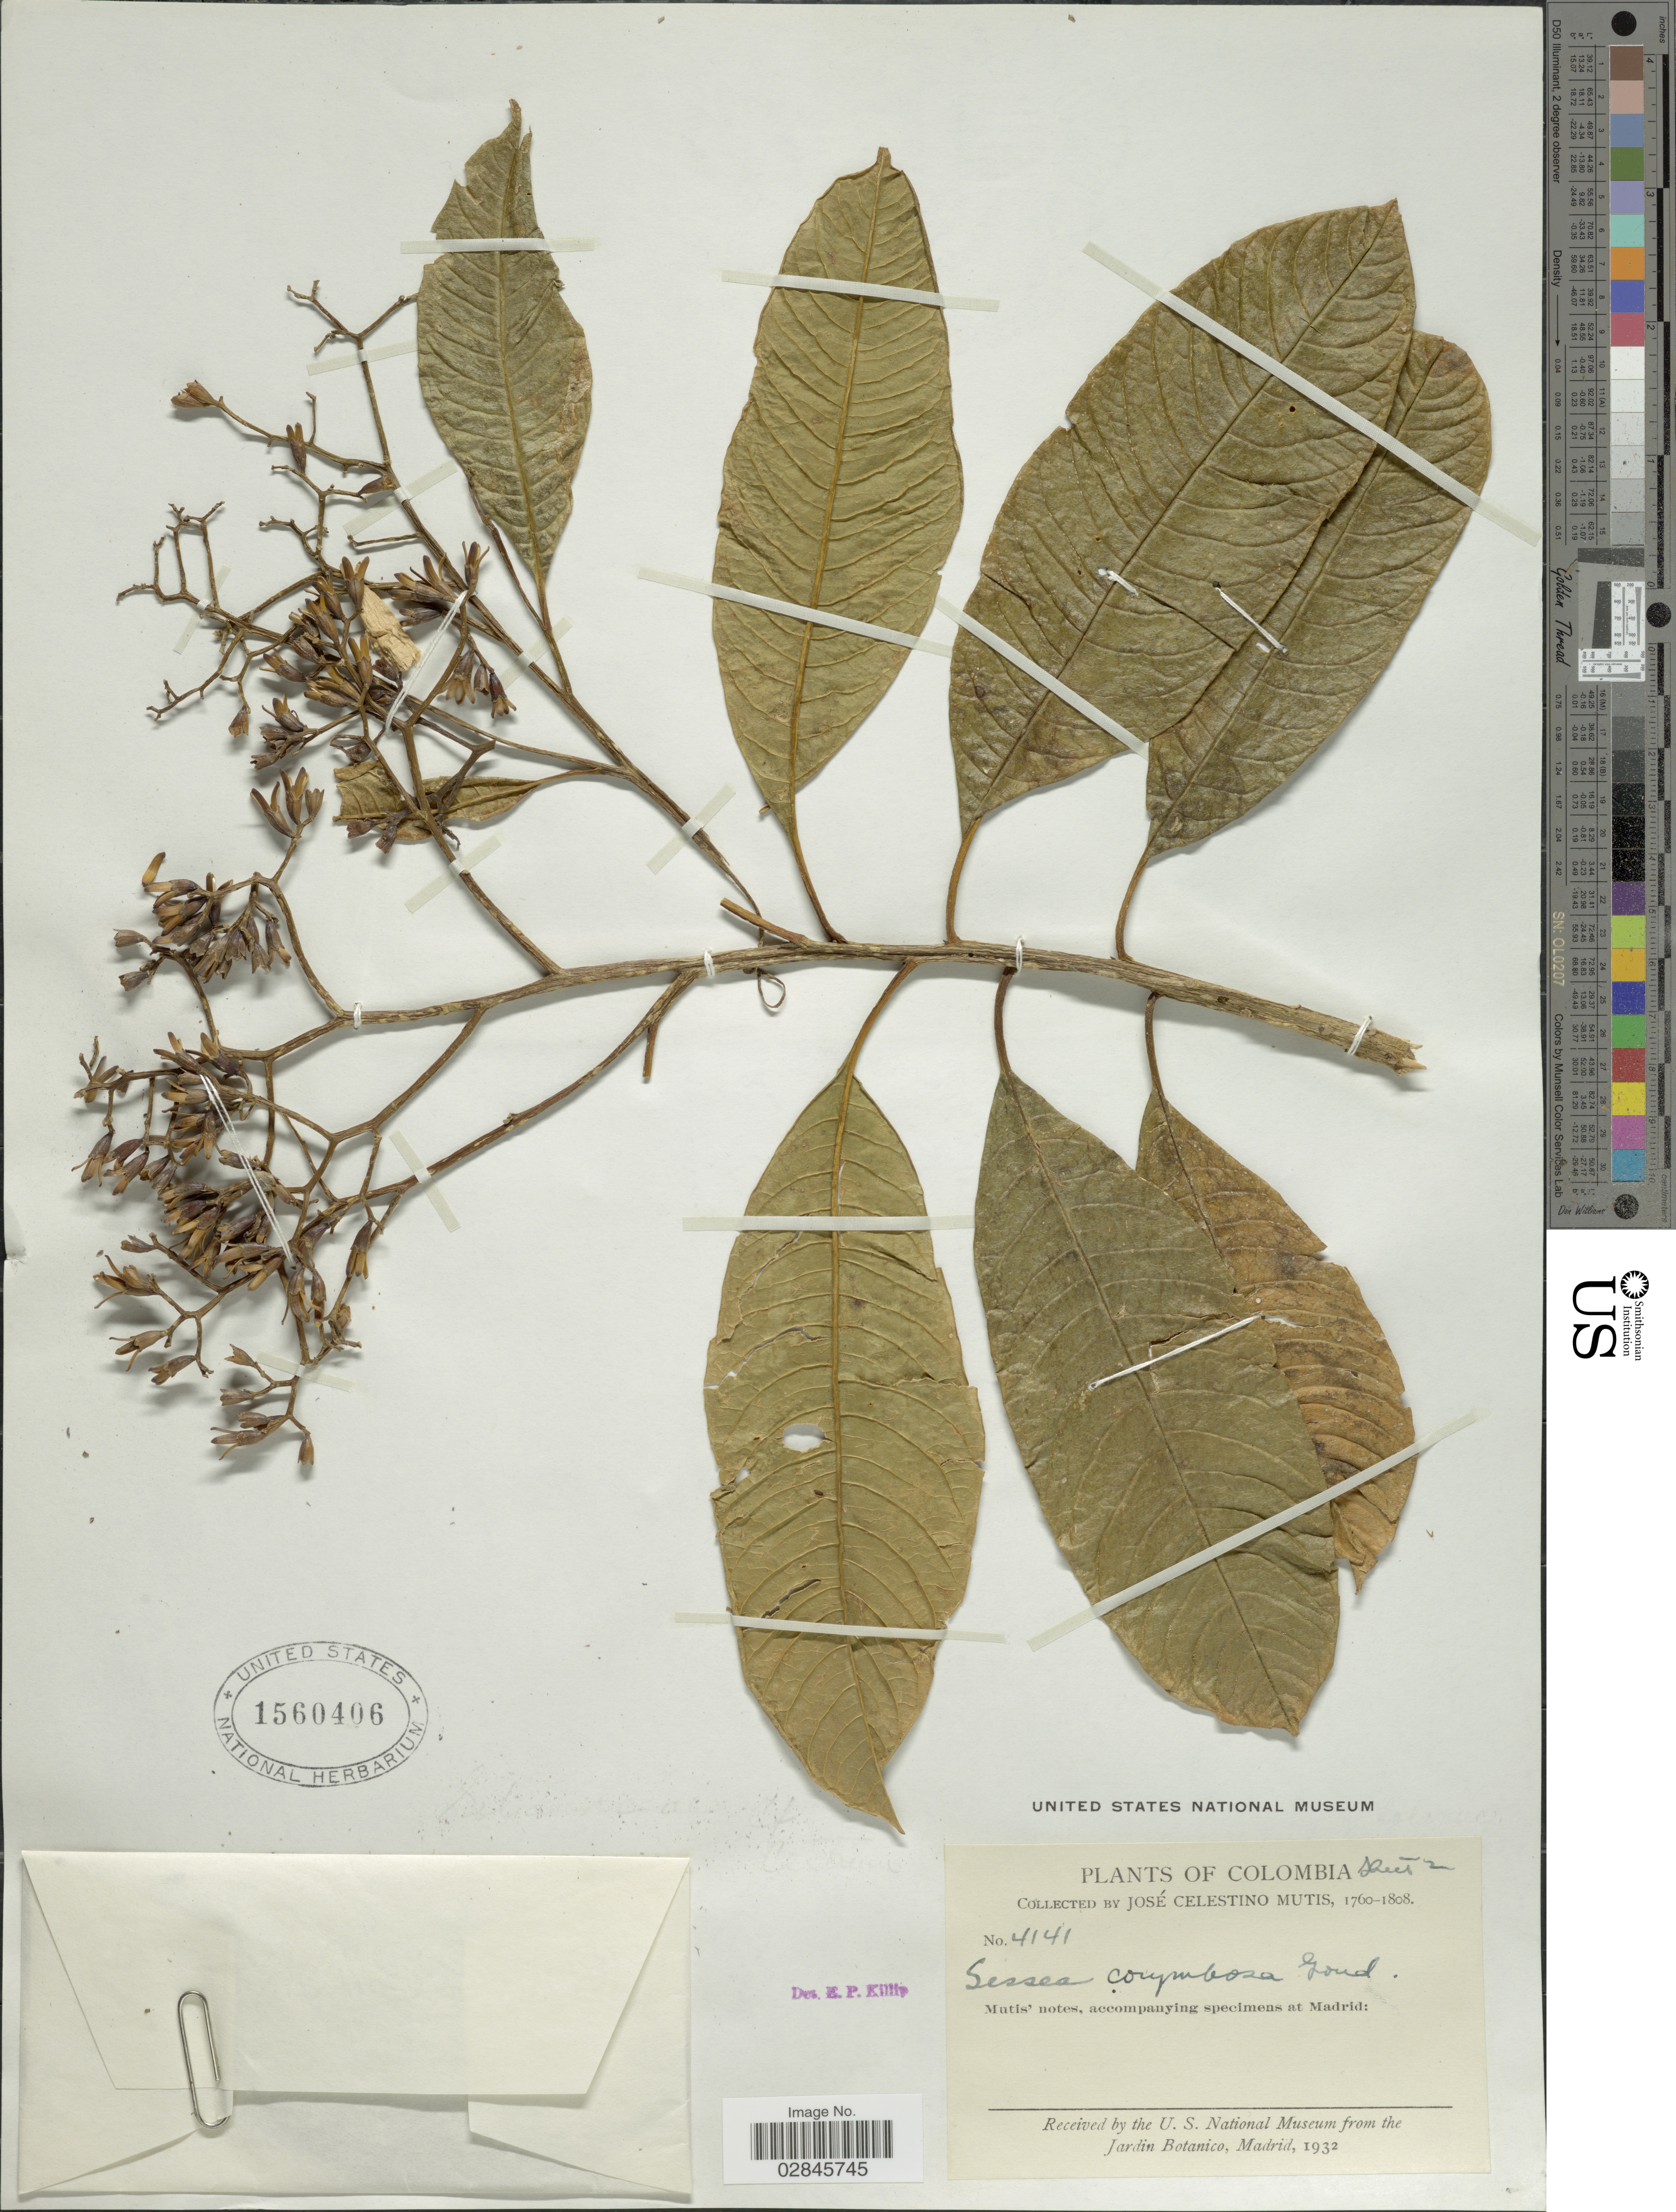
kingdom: Plantae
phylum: Tracheophyta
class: Magnoliopsida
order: Solanales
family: Solanaceae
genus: Sessea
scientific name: Sessea corymbiflora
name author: Goudot ex R. Taylor & R. Phillips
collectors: J. C. B. Mutis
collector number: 4141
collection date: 1760/1808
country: Colombia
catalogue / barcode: US 1560406